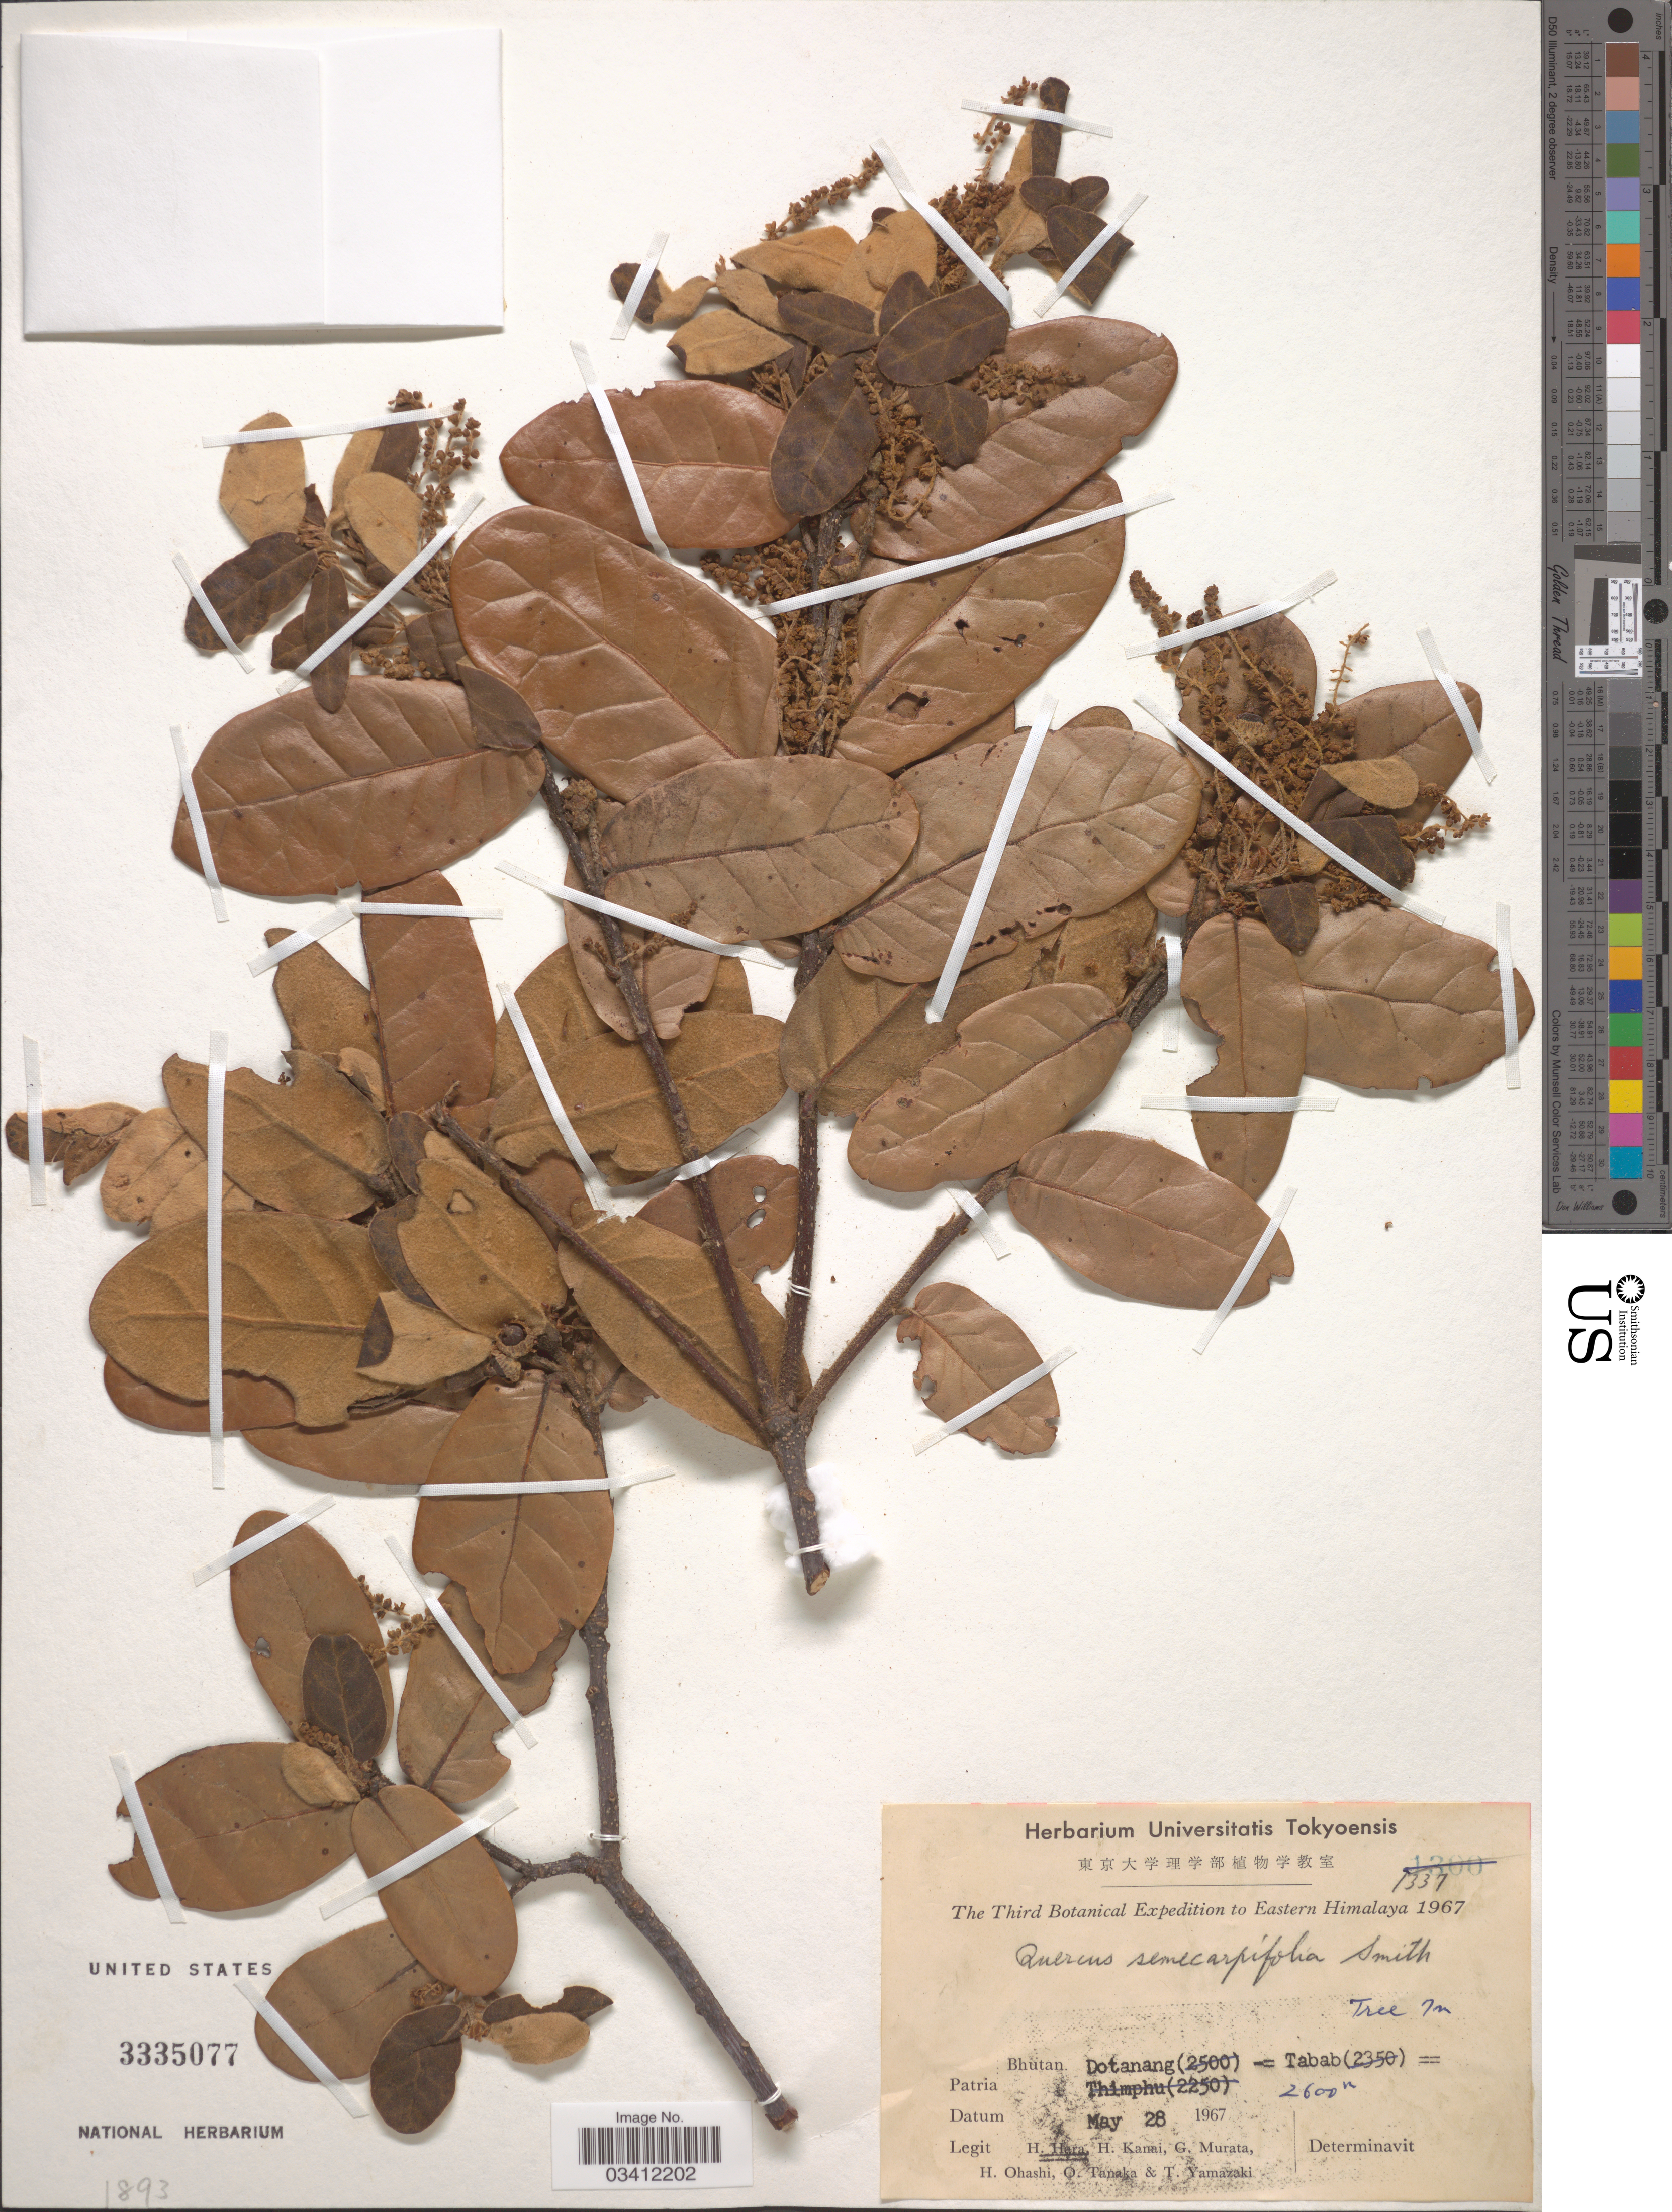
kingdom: Plantae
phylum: Tracheophyta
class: Magnoliopsida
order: Fagales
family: Fagaceae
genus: Quercus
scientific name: Quercus semecarpifolia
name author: Sm.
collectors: H. Kanai, G. Murata, H. Ohashi, O. Tanaka & T. Yamazaki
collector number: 1337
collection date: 1967-05-28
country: Bhutan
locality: Dotanang, Tabab.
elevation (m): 2600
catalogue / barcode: US 3335077